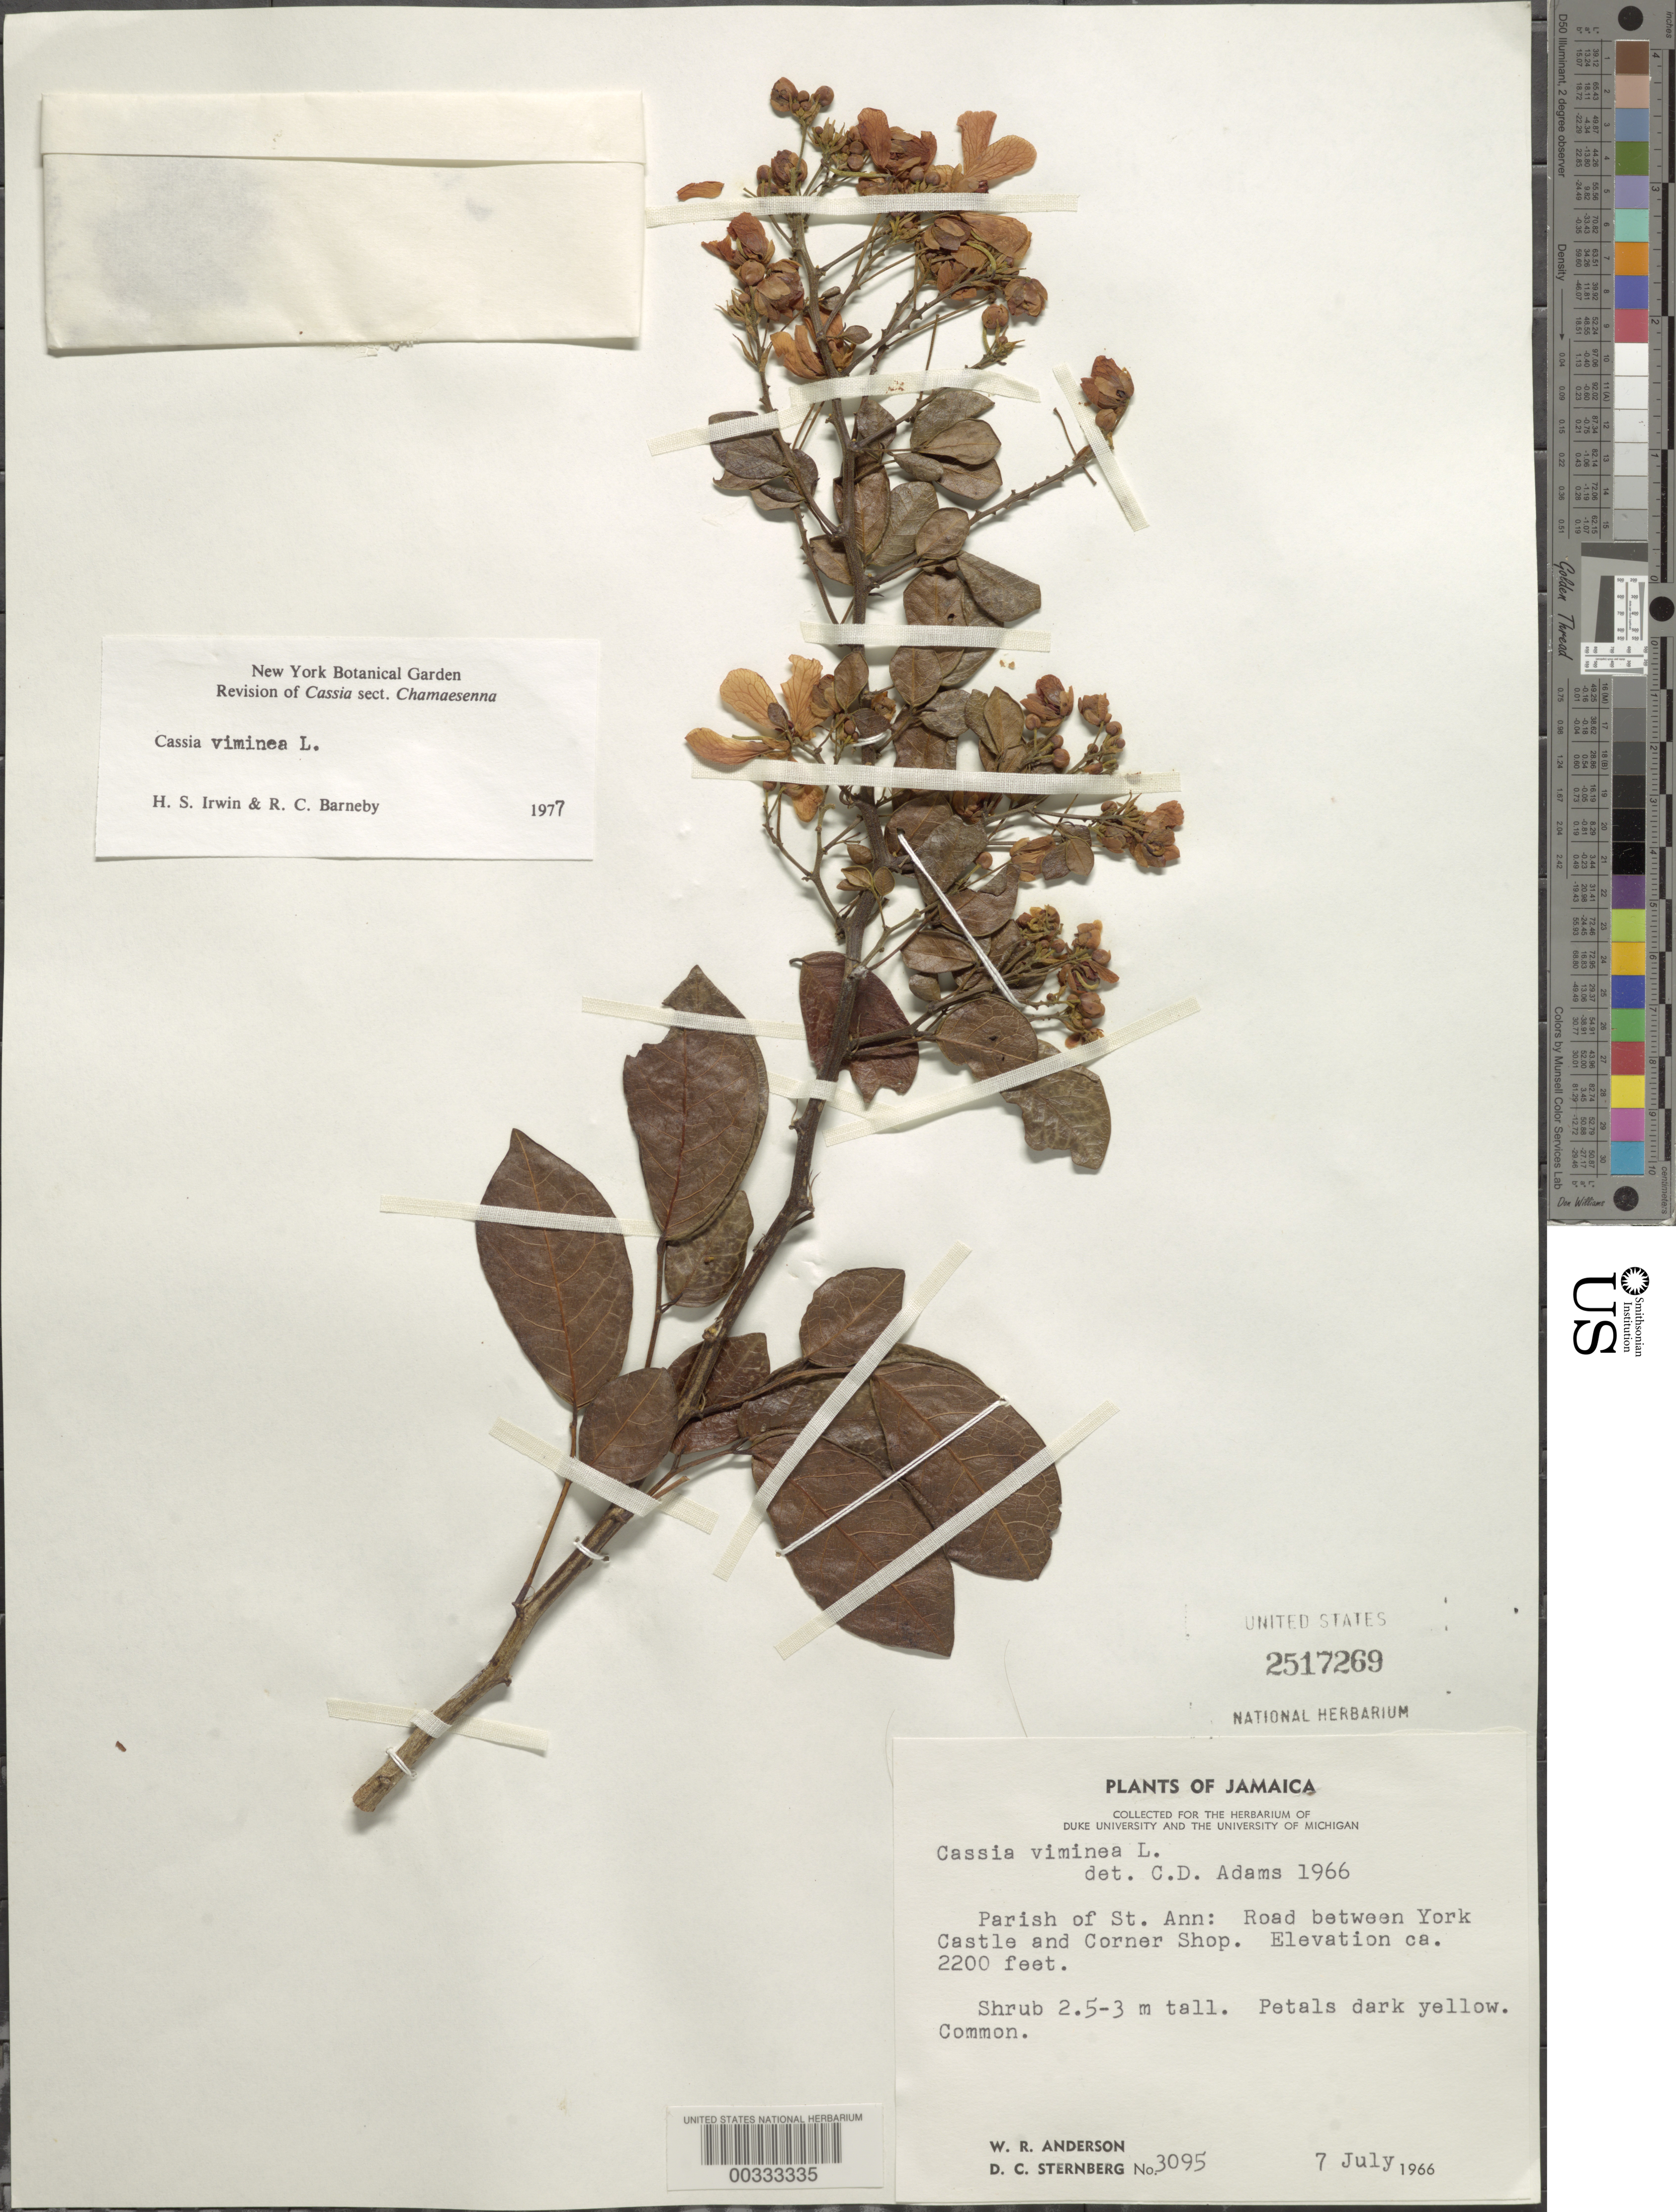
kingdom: Plantae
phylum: Tracheophyta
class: Magnoliopsida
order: Fabales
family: Fabaceae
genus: Senna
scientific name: Senna viminea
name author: (L.) H.S. Irwin & Barneby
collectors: W. R. Anderson & D. Sternberg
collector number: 3095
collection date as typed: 07 Jul 1966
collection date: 1966-07-07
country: Jamaica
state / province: Saint Ann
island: Greater Antilles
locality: Road between york castle and corner shop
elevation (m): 671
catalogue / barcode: US 2517269